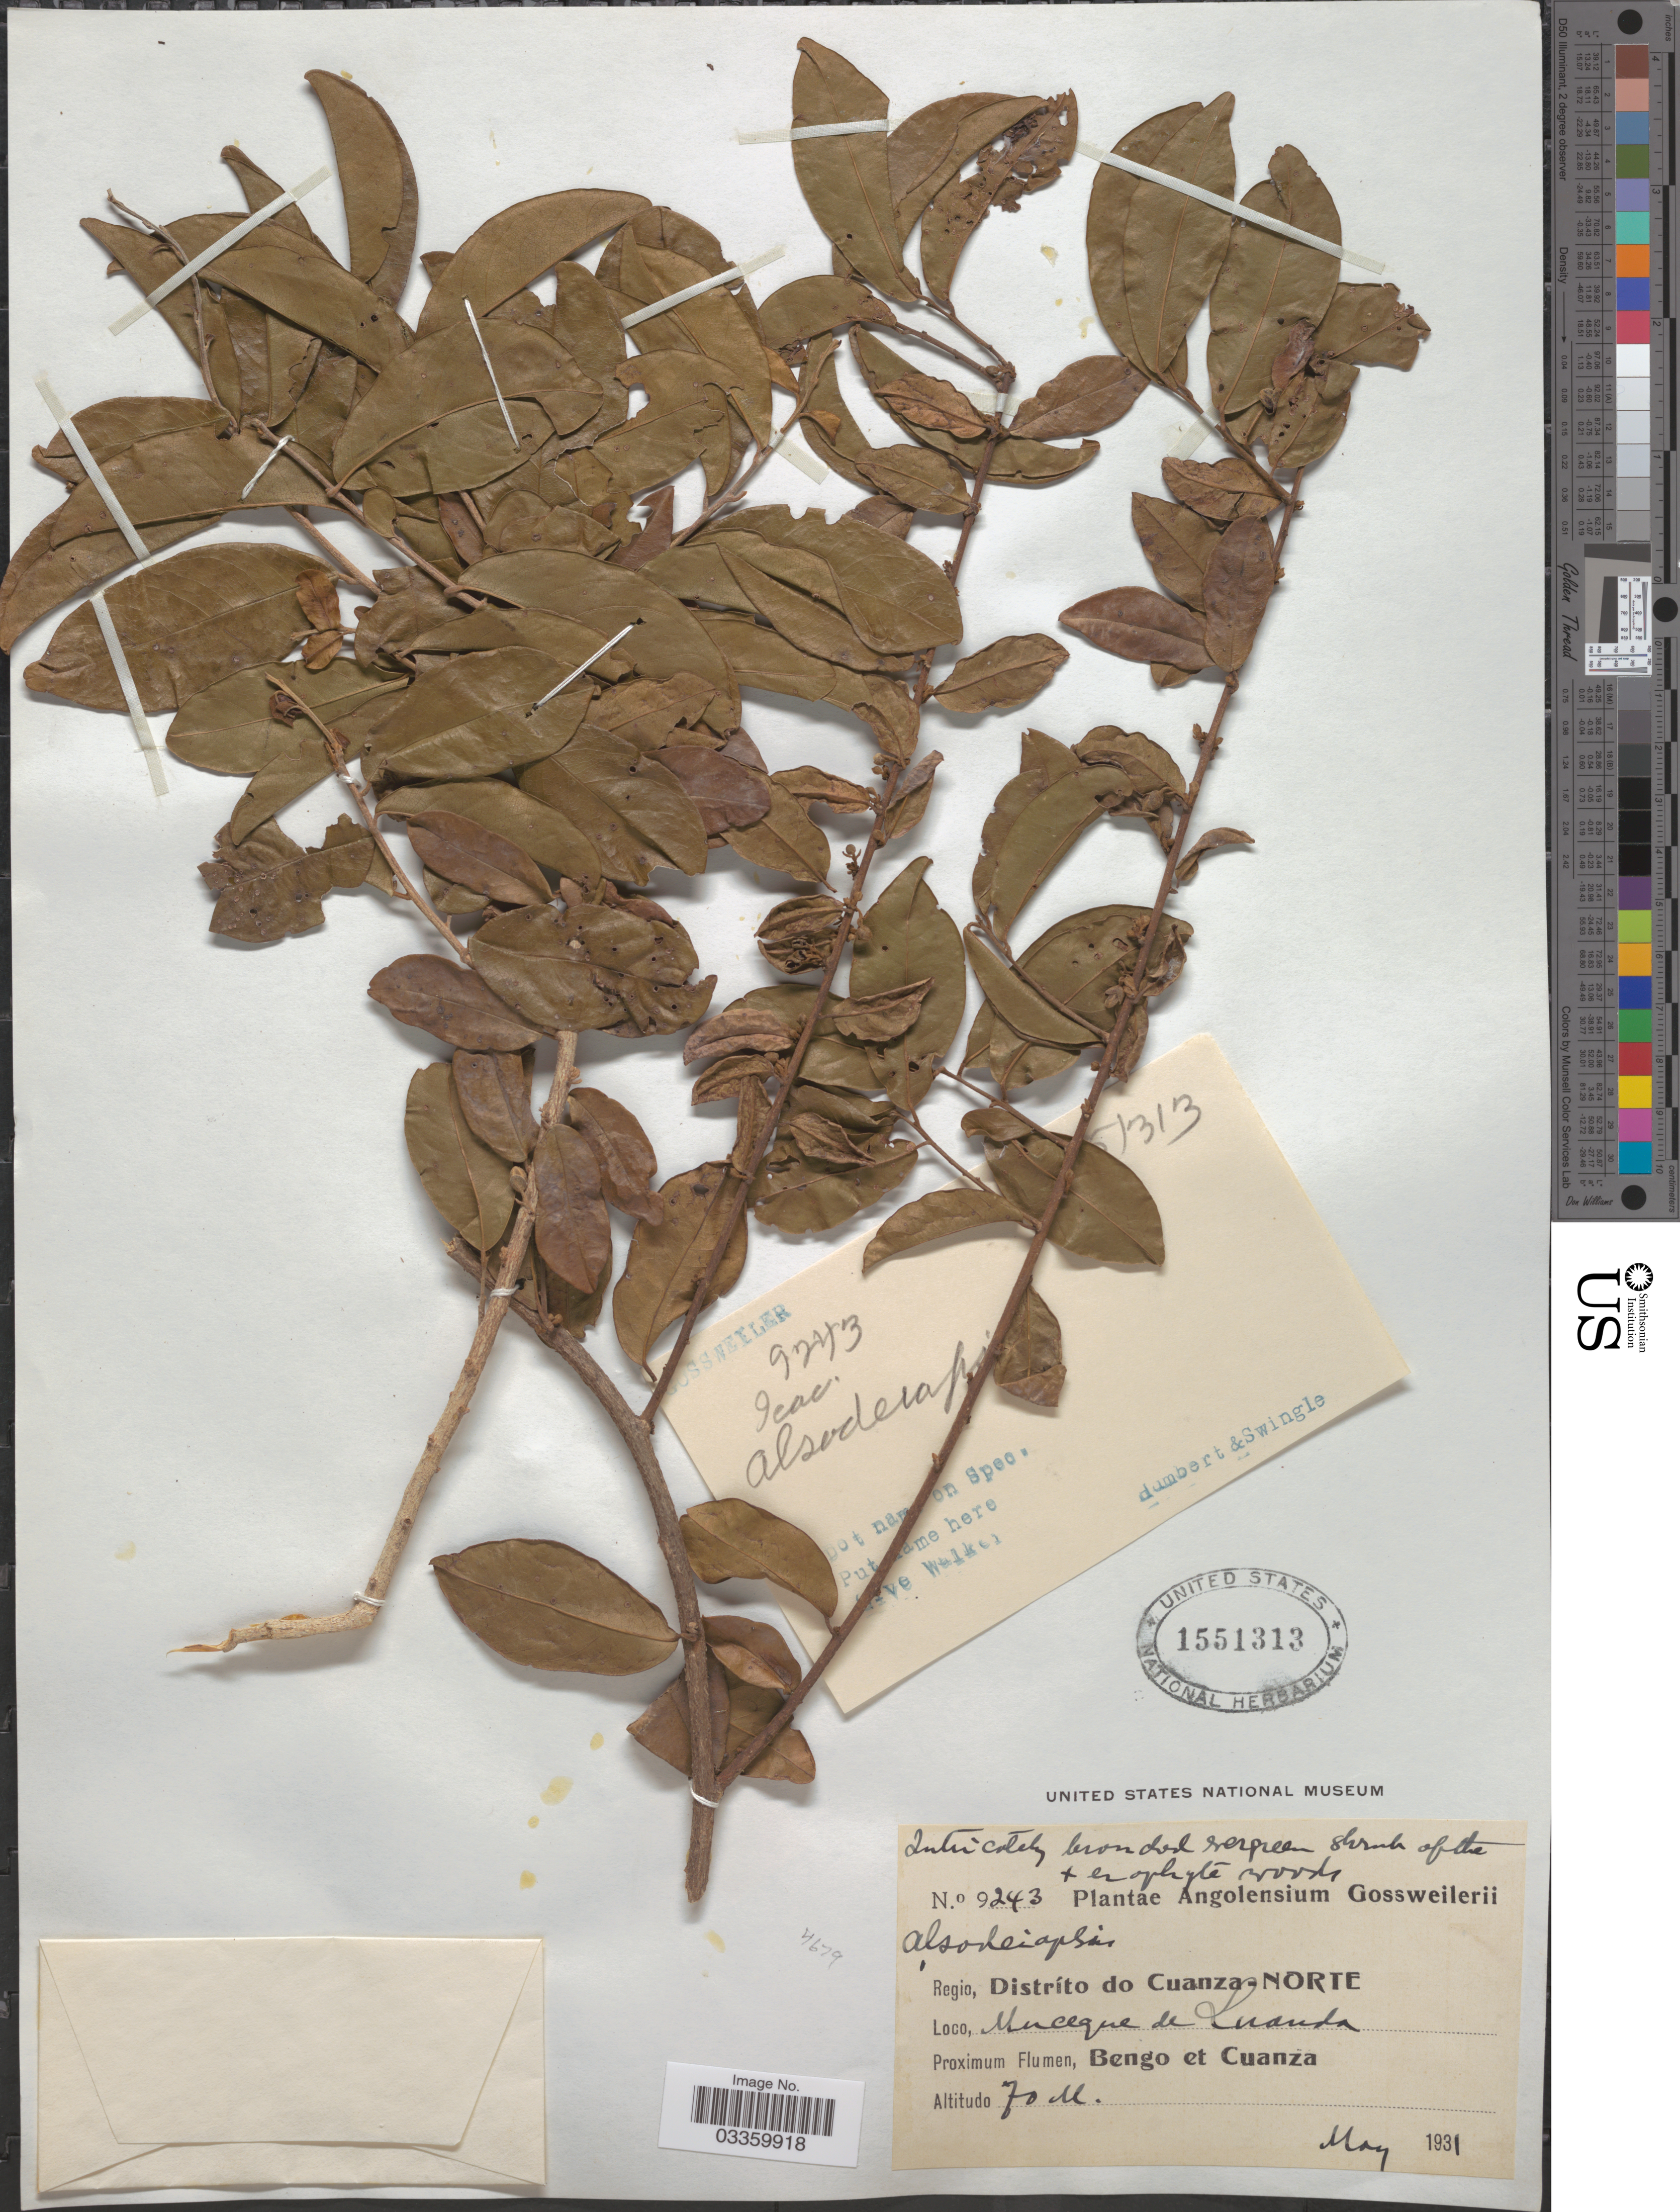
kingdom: Plantae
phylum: Tracheophyta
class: Magnoliopsida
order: Icacinales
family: Icacinaceae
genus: Alsodeiopsis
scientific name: Alsodeiopsis sp.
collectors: -. Gossweiler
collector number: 9243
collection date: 1931-05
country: Angola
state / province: Cuanza Norte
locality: Regio, Distríto do Cuanza-Norte. Muceque de Luanda. Proximum Flumen, Bengo et Cuanza.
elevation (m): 70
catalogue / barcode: US 1551313